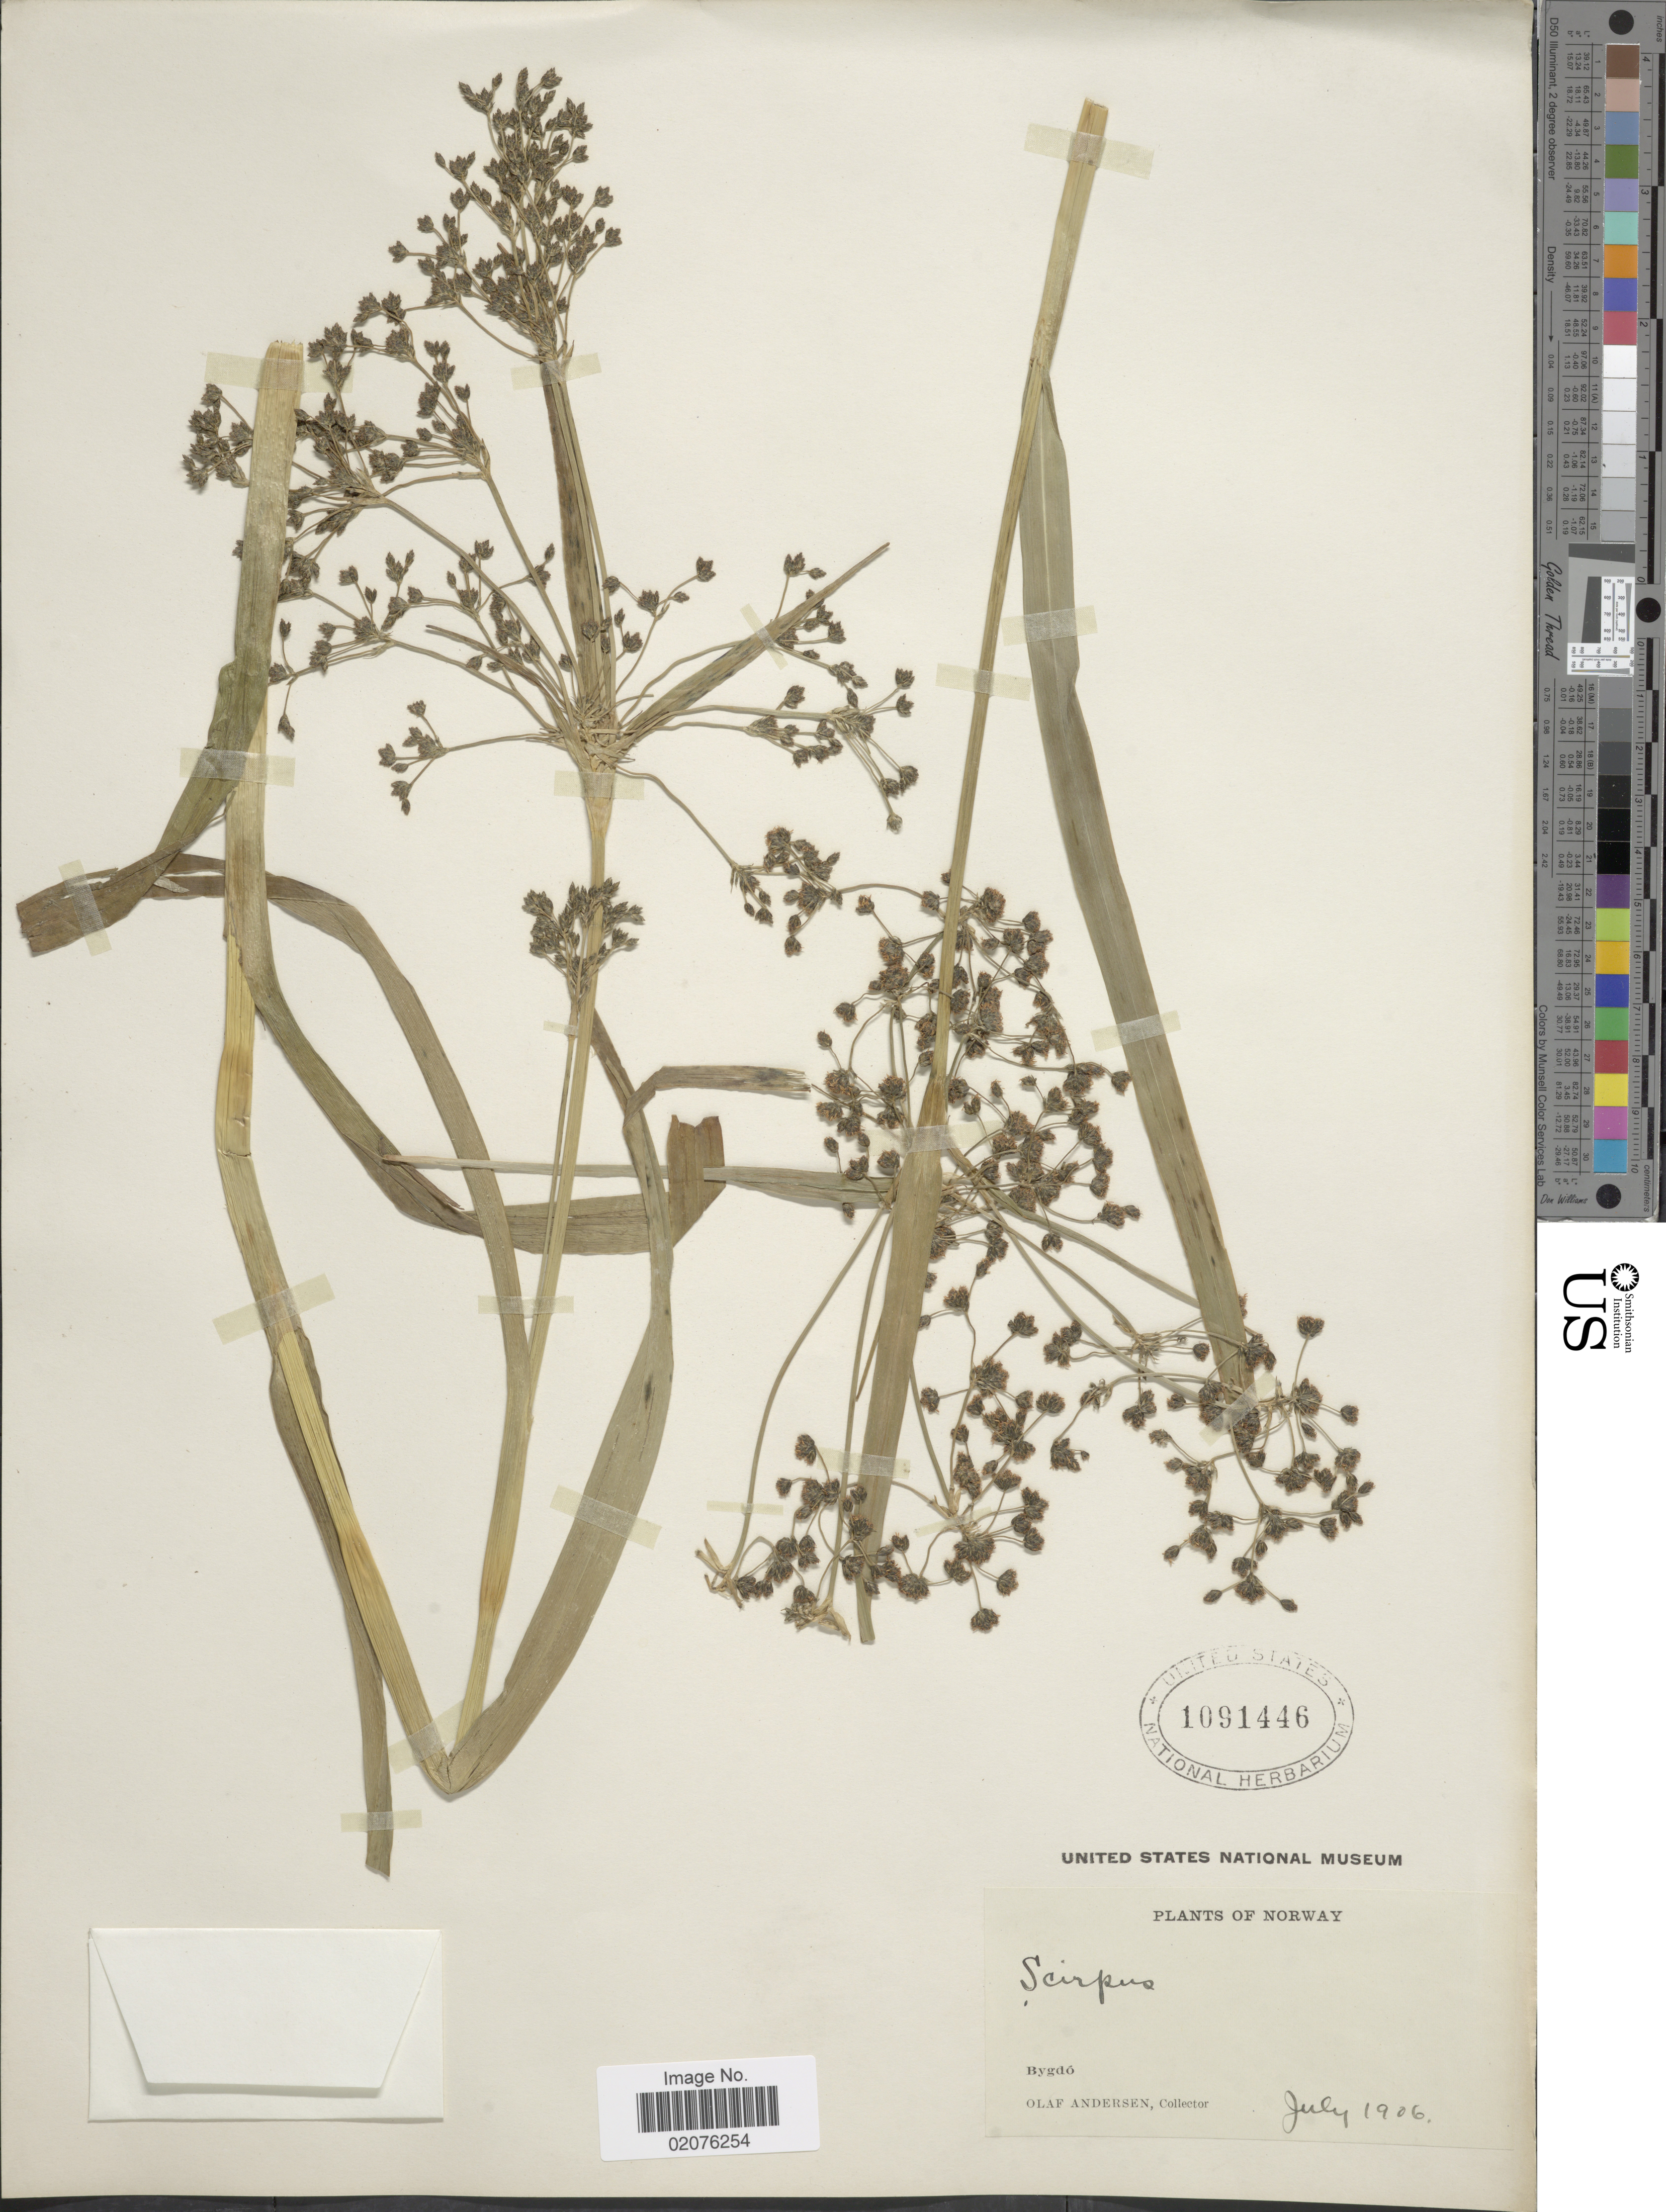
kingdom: Plantae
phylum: Tracheophyta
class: Liliopsida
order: Poales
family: Cyperaceae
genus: Scirpus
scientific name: Scirpus sylvaticus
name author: L.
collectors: O. Andersen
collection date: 1906-07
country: Norway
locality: Bygdo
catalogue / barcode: US 1091446